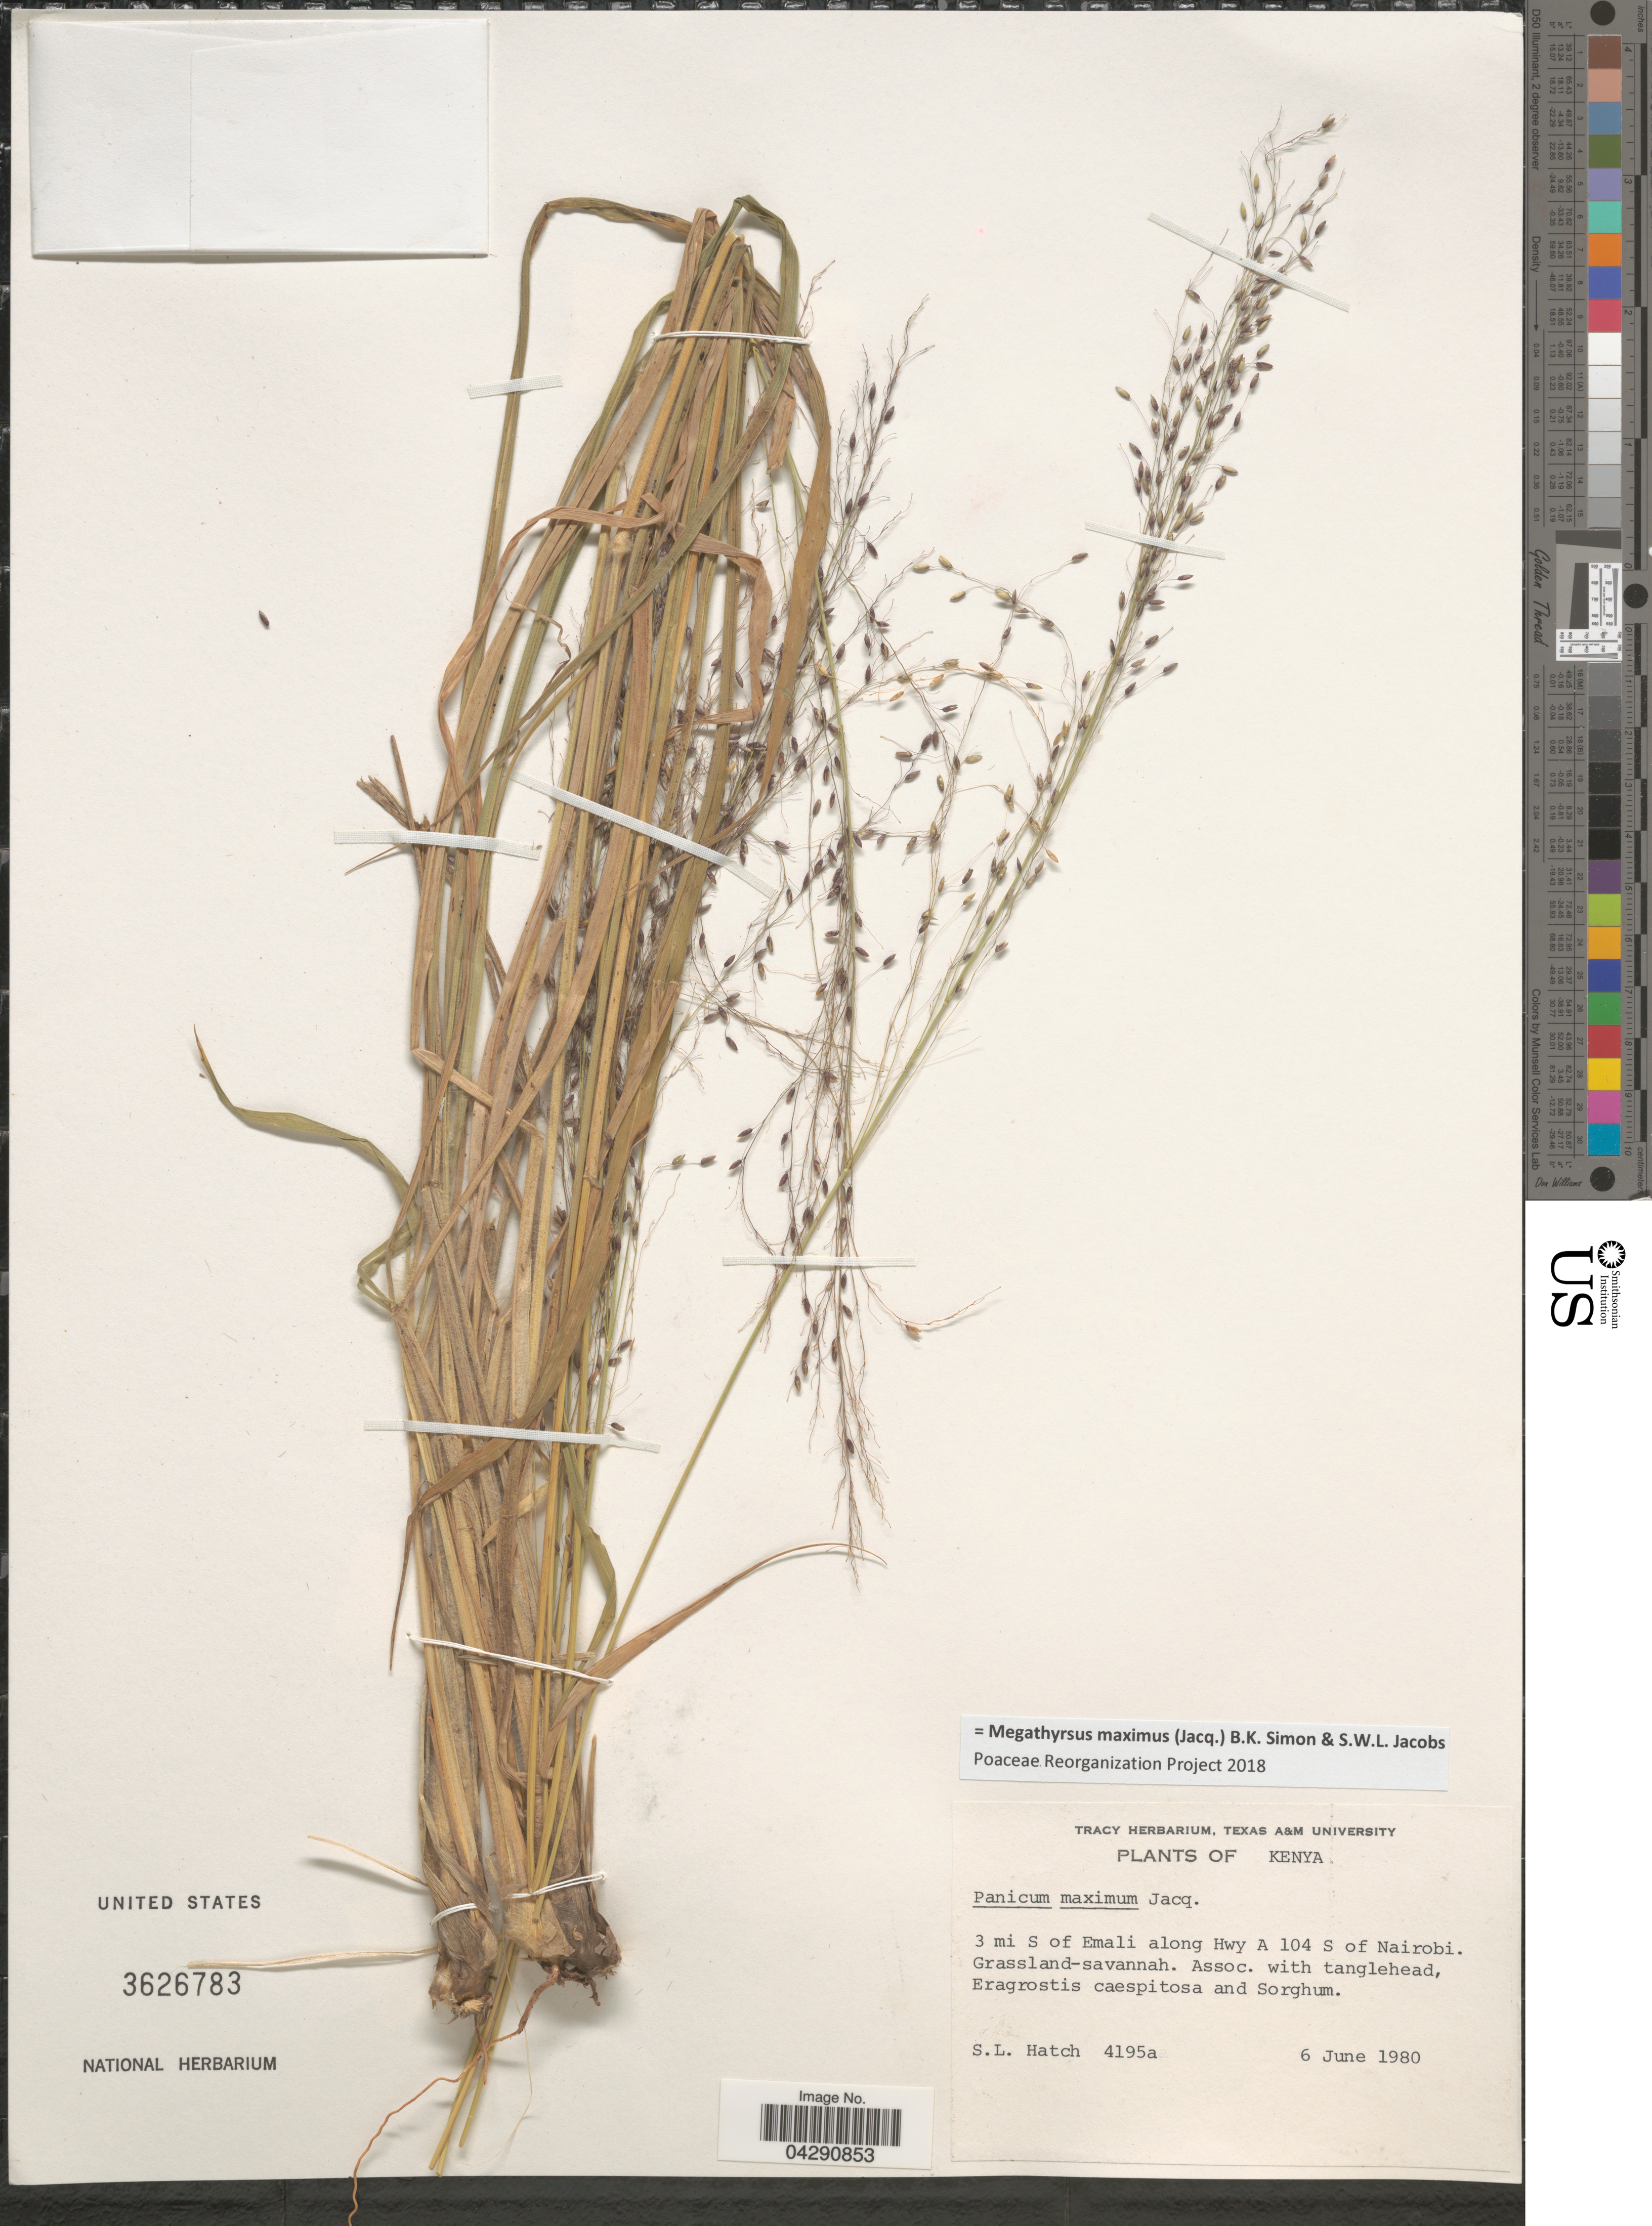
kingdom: Plantae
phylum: Tracheophyta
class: Liliopsida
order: Poales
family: Poaceae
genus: Megathyrsus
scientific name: Megathyrsus maximus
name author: (Jacq.) B.K. Simon & S.W.L. Jacobs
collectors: S. Hatch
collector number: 4195a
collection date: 1980-06-06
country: Kenya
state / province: Nairobi Area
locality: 3 mi S of Emali along Hwy A 104 S of Nairobi.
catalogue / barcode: US 3626783